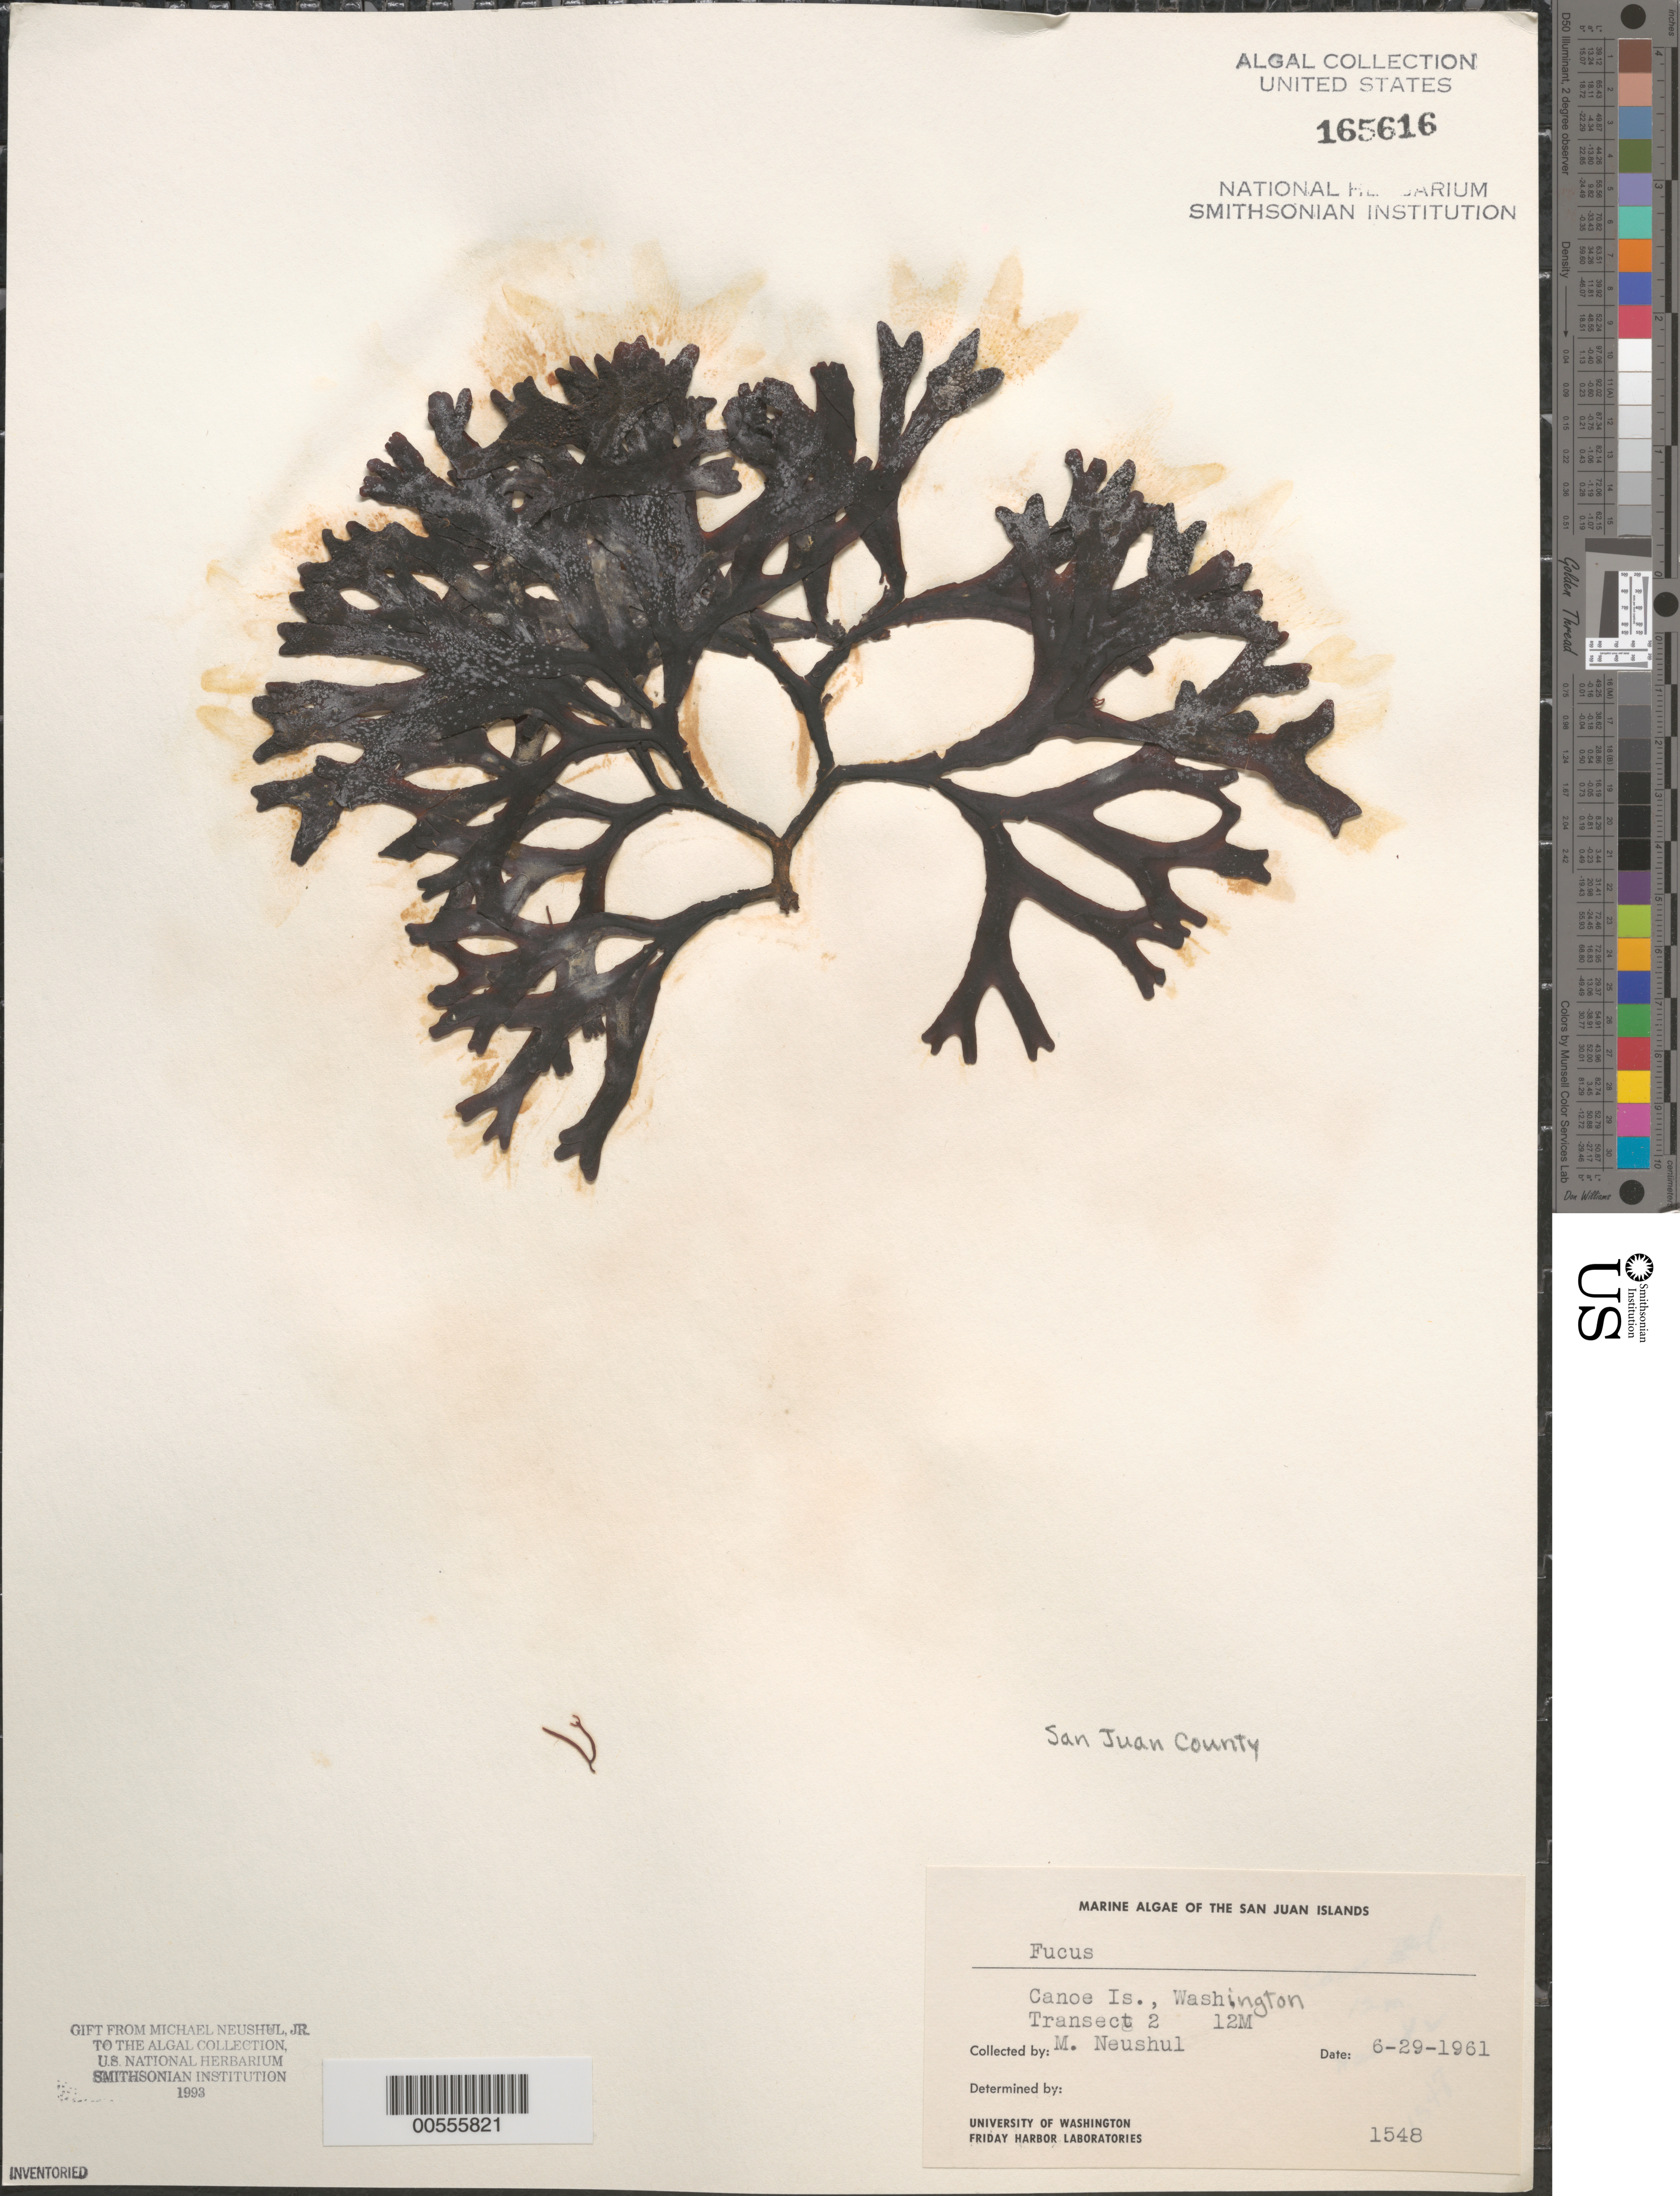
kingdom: Chromista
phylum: Ochrophyta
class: Phaeophyceae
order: Fucales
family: Fucaceae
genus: Fucus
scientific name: Fucus sp.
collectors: M. Neushul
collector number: Neushul 1548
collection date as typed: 29 Jun 1961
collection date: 1961-06-29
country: United States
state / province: Washington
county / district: San Juan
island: Canoe Island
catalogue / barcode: US 165616